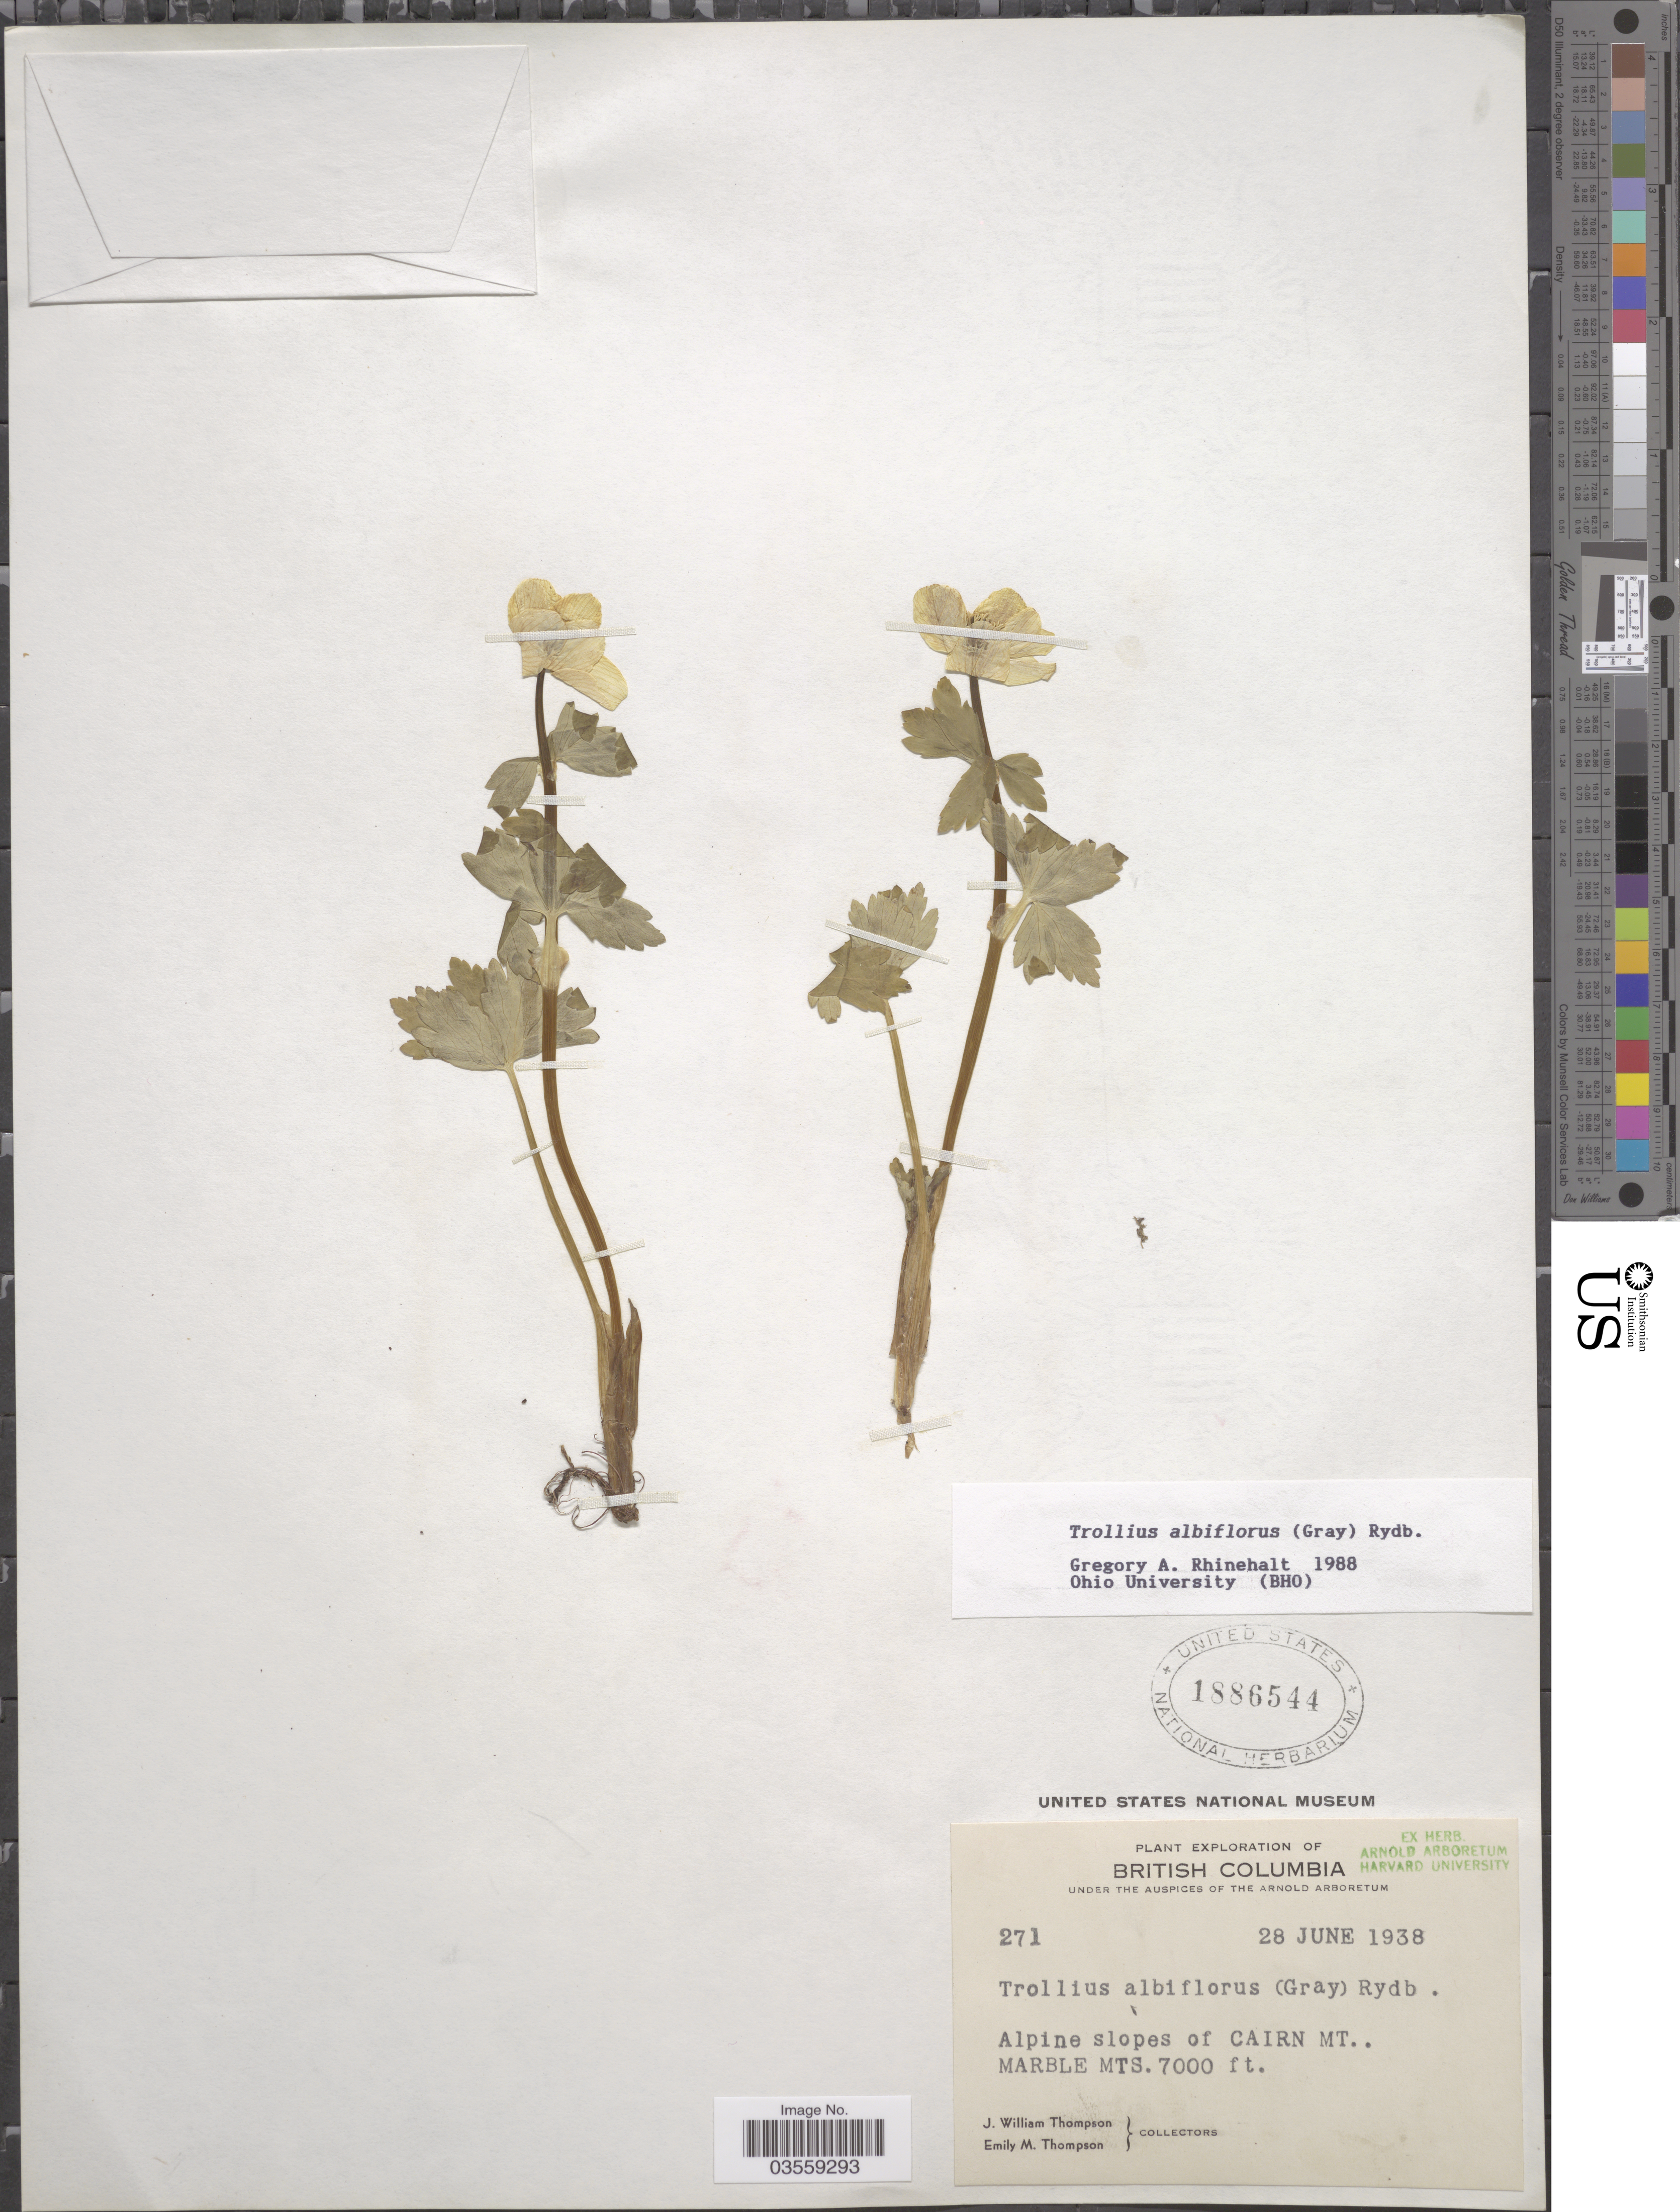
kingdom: Plantae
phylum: Tracheophyta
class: Magnoliopsida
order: Ranunculales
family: Ranunculaceae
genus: Trollius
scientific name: Trollius albiflorus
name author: (A. Gray) Rydb.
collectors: J. W. Thompson & E. M. Thompson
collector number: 271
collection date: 1938-06-28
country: Canada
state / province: British Columbia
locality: Alpine slopes of Cairn Mt. Marble Mts.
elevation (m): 2134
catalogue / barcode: US 1886544